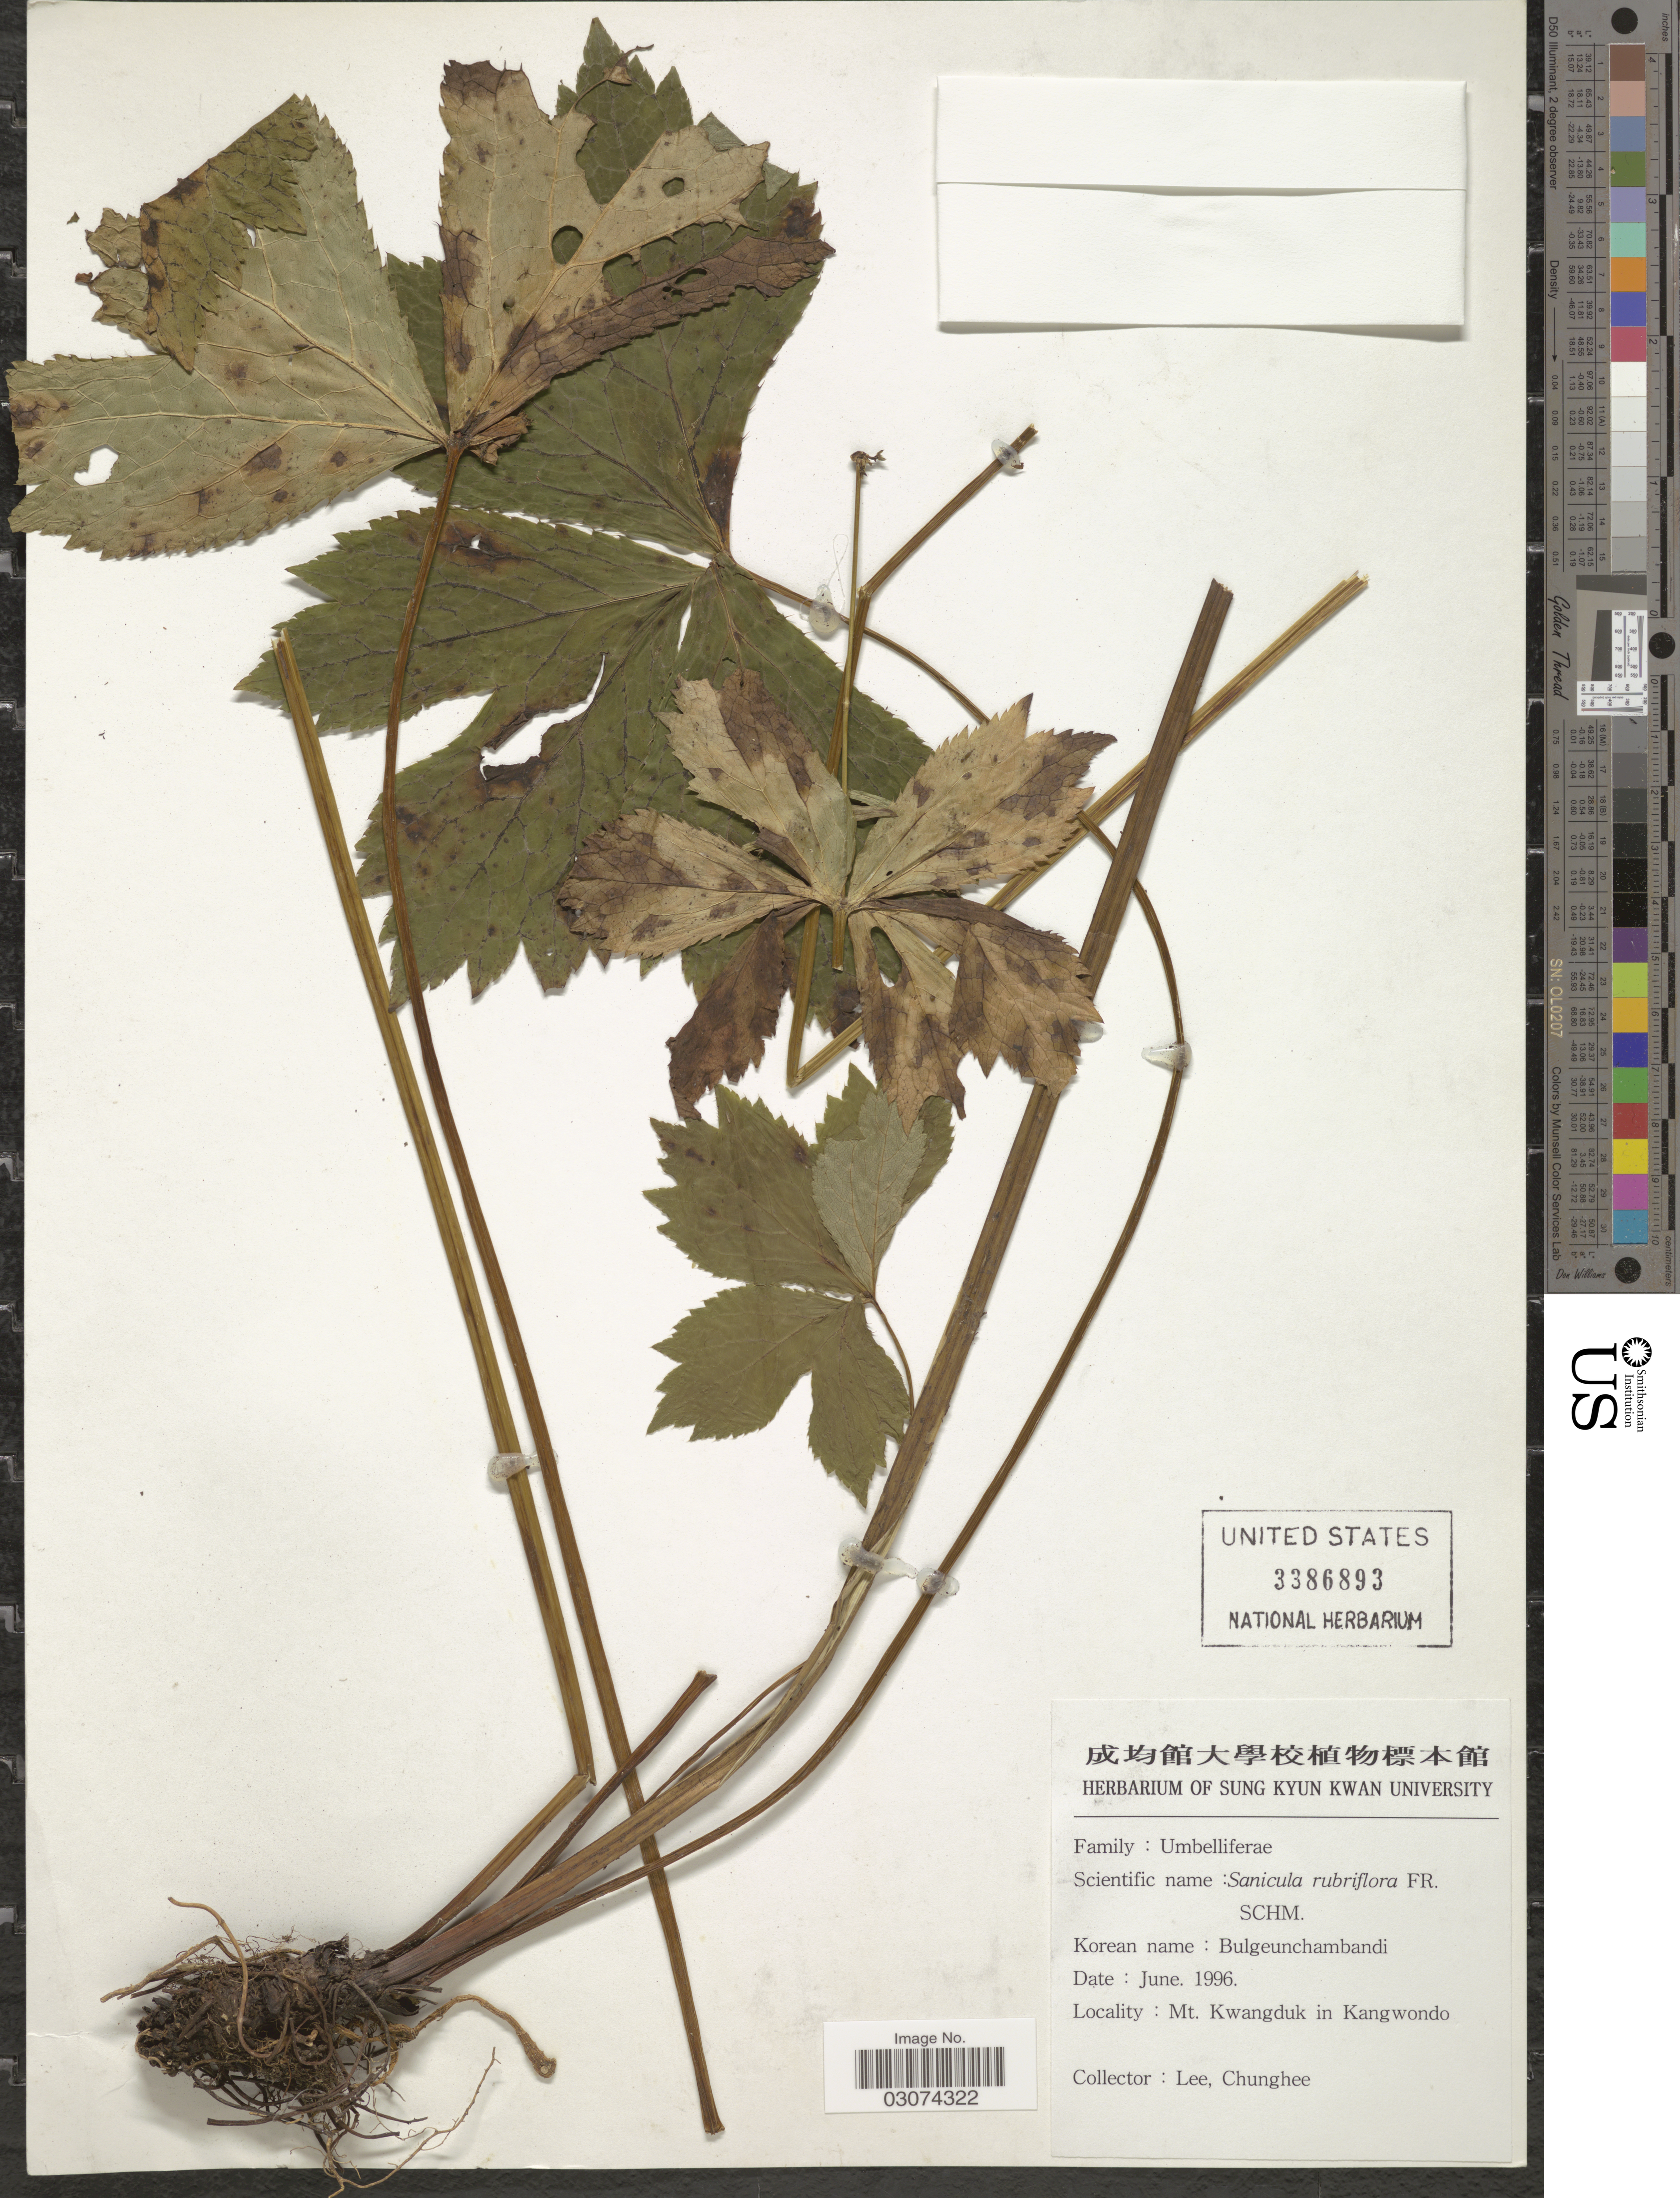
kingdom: Plantae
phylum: Tracheophyta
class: Magnoliopsida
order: Apiales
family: Apiaceae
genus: Sanicula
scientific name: Sanicula rubriflora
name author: F. Schmidt ex Maxim.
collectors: C. Lee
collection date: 1996-07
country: South Korea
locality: Mt. Kwangduk in Kangwondo.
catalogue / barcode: US 3386893